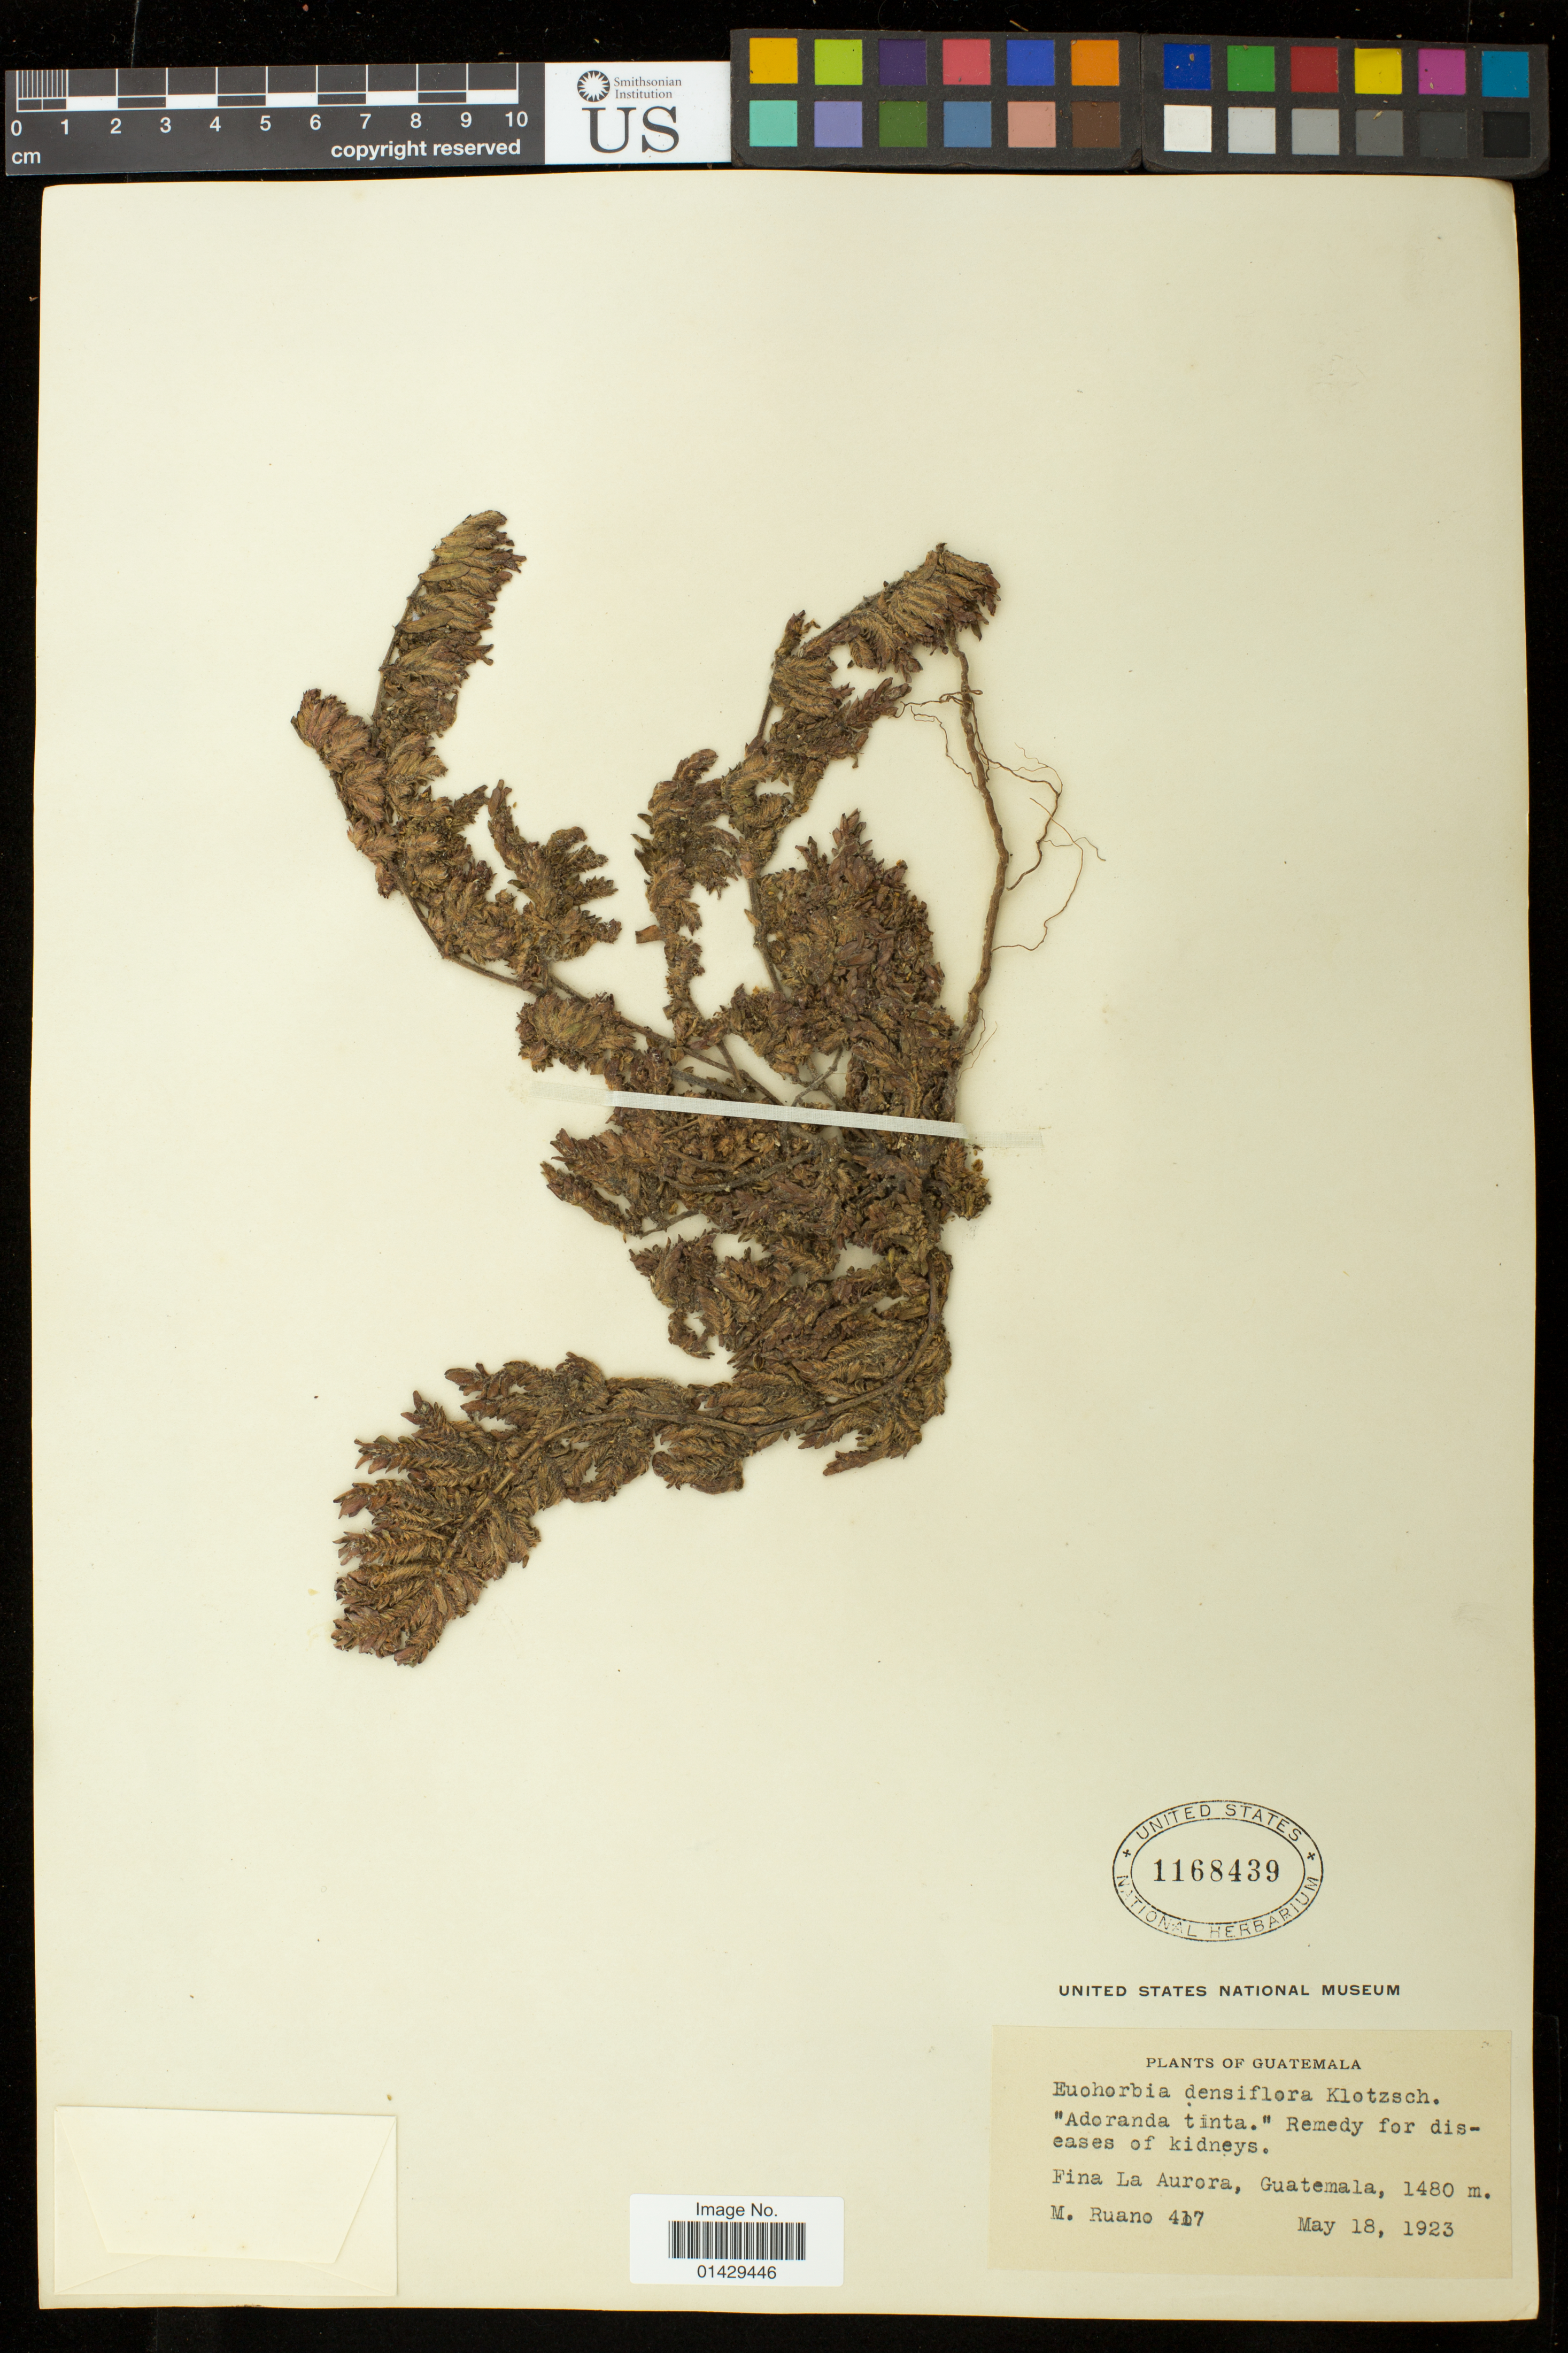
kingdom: Plantae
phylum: Tracheophyta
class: Magnoliopsida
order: Malpighiales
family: Euphorbiaceae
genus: Euphorbia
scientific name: Euphorbia densiflora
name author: (Klotzsch & Garcke) Klotzsch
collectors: M. Ruano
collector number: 417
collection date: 1923-05-18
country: Guatemala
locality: Finca La Aurora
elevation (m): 1480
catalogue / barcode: US 1168439